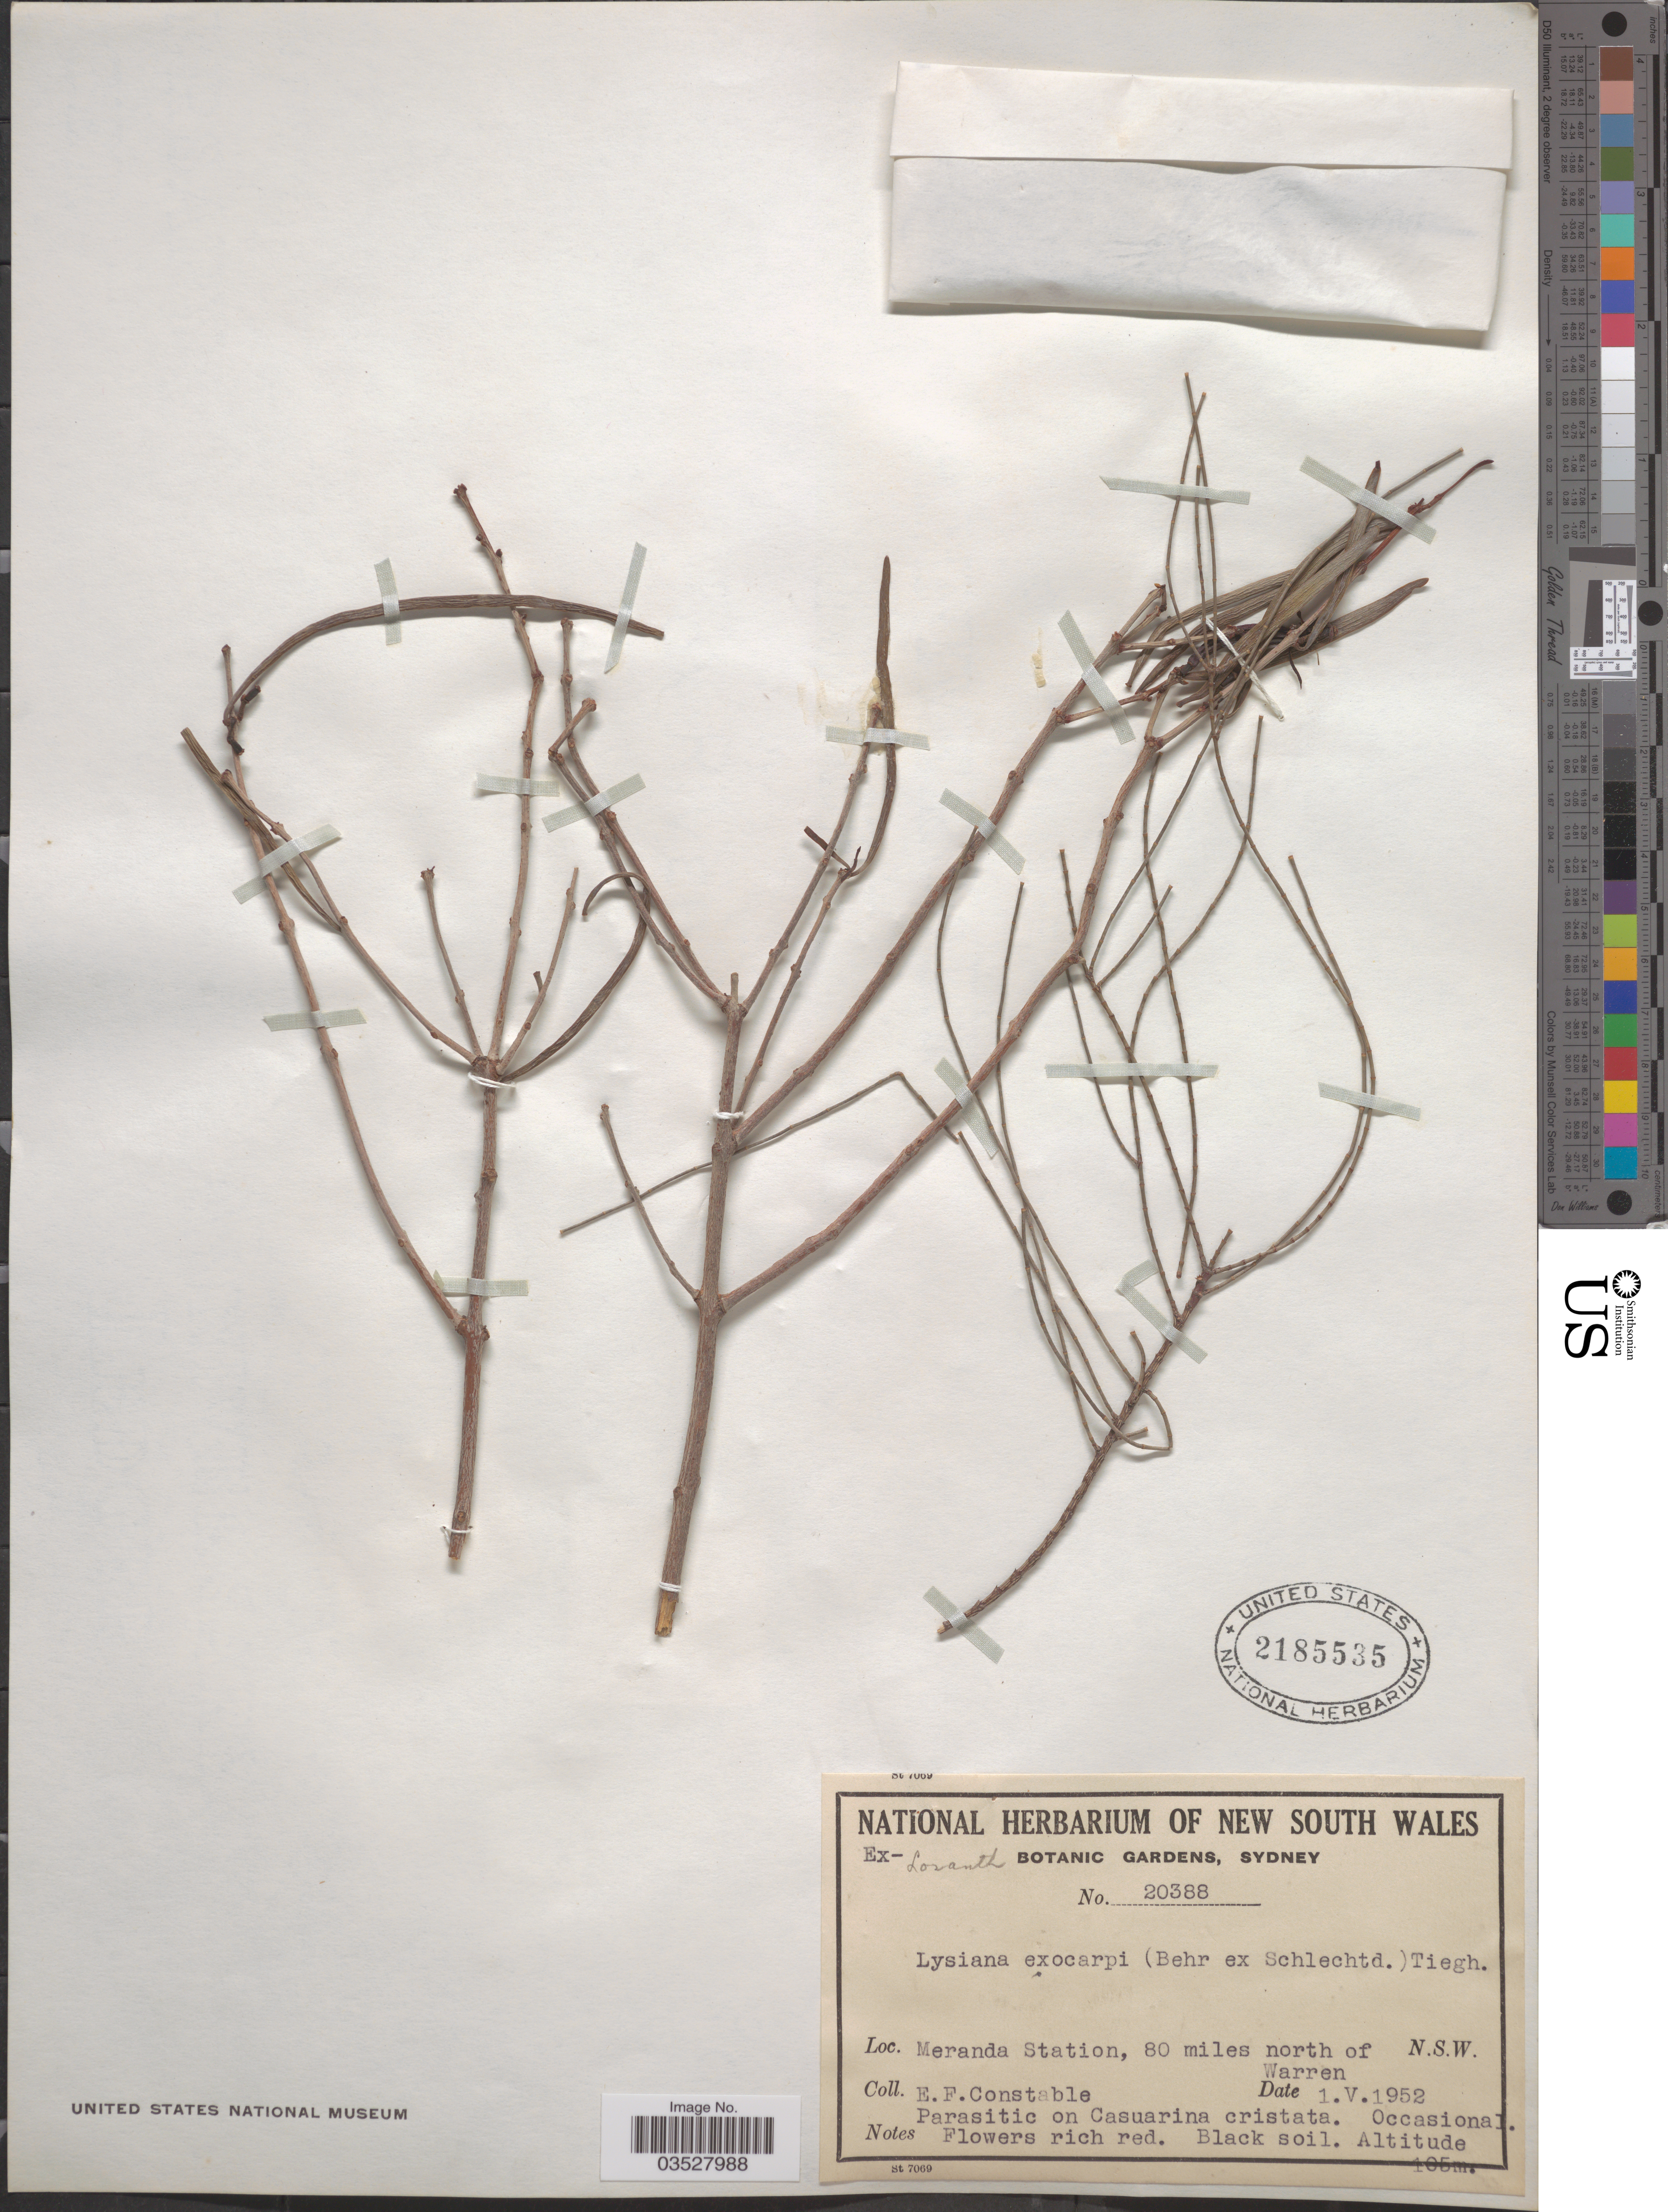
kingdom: Plantae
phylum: Tracheophyta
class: Magnoliopsida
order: Santalales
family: Loranthaceae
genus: Lysiana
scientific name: Lysiana exocarpi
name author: Tiegh.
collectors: E. F. Constable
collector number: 20388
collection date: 1952-05-01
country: Australia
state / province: New South Wales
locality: Meranda Station, 80 miles north of Warren. N.S.W.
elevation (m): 105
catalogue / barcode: US 2185535